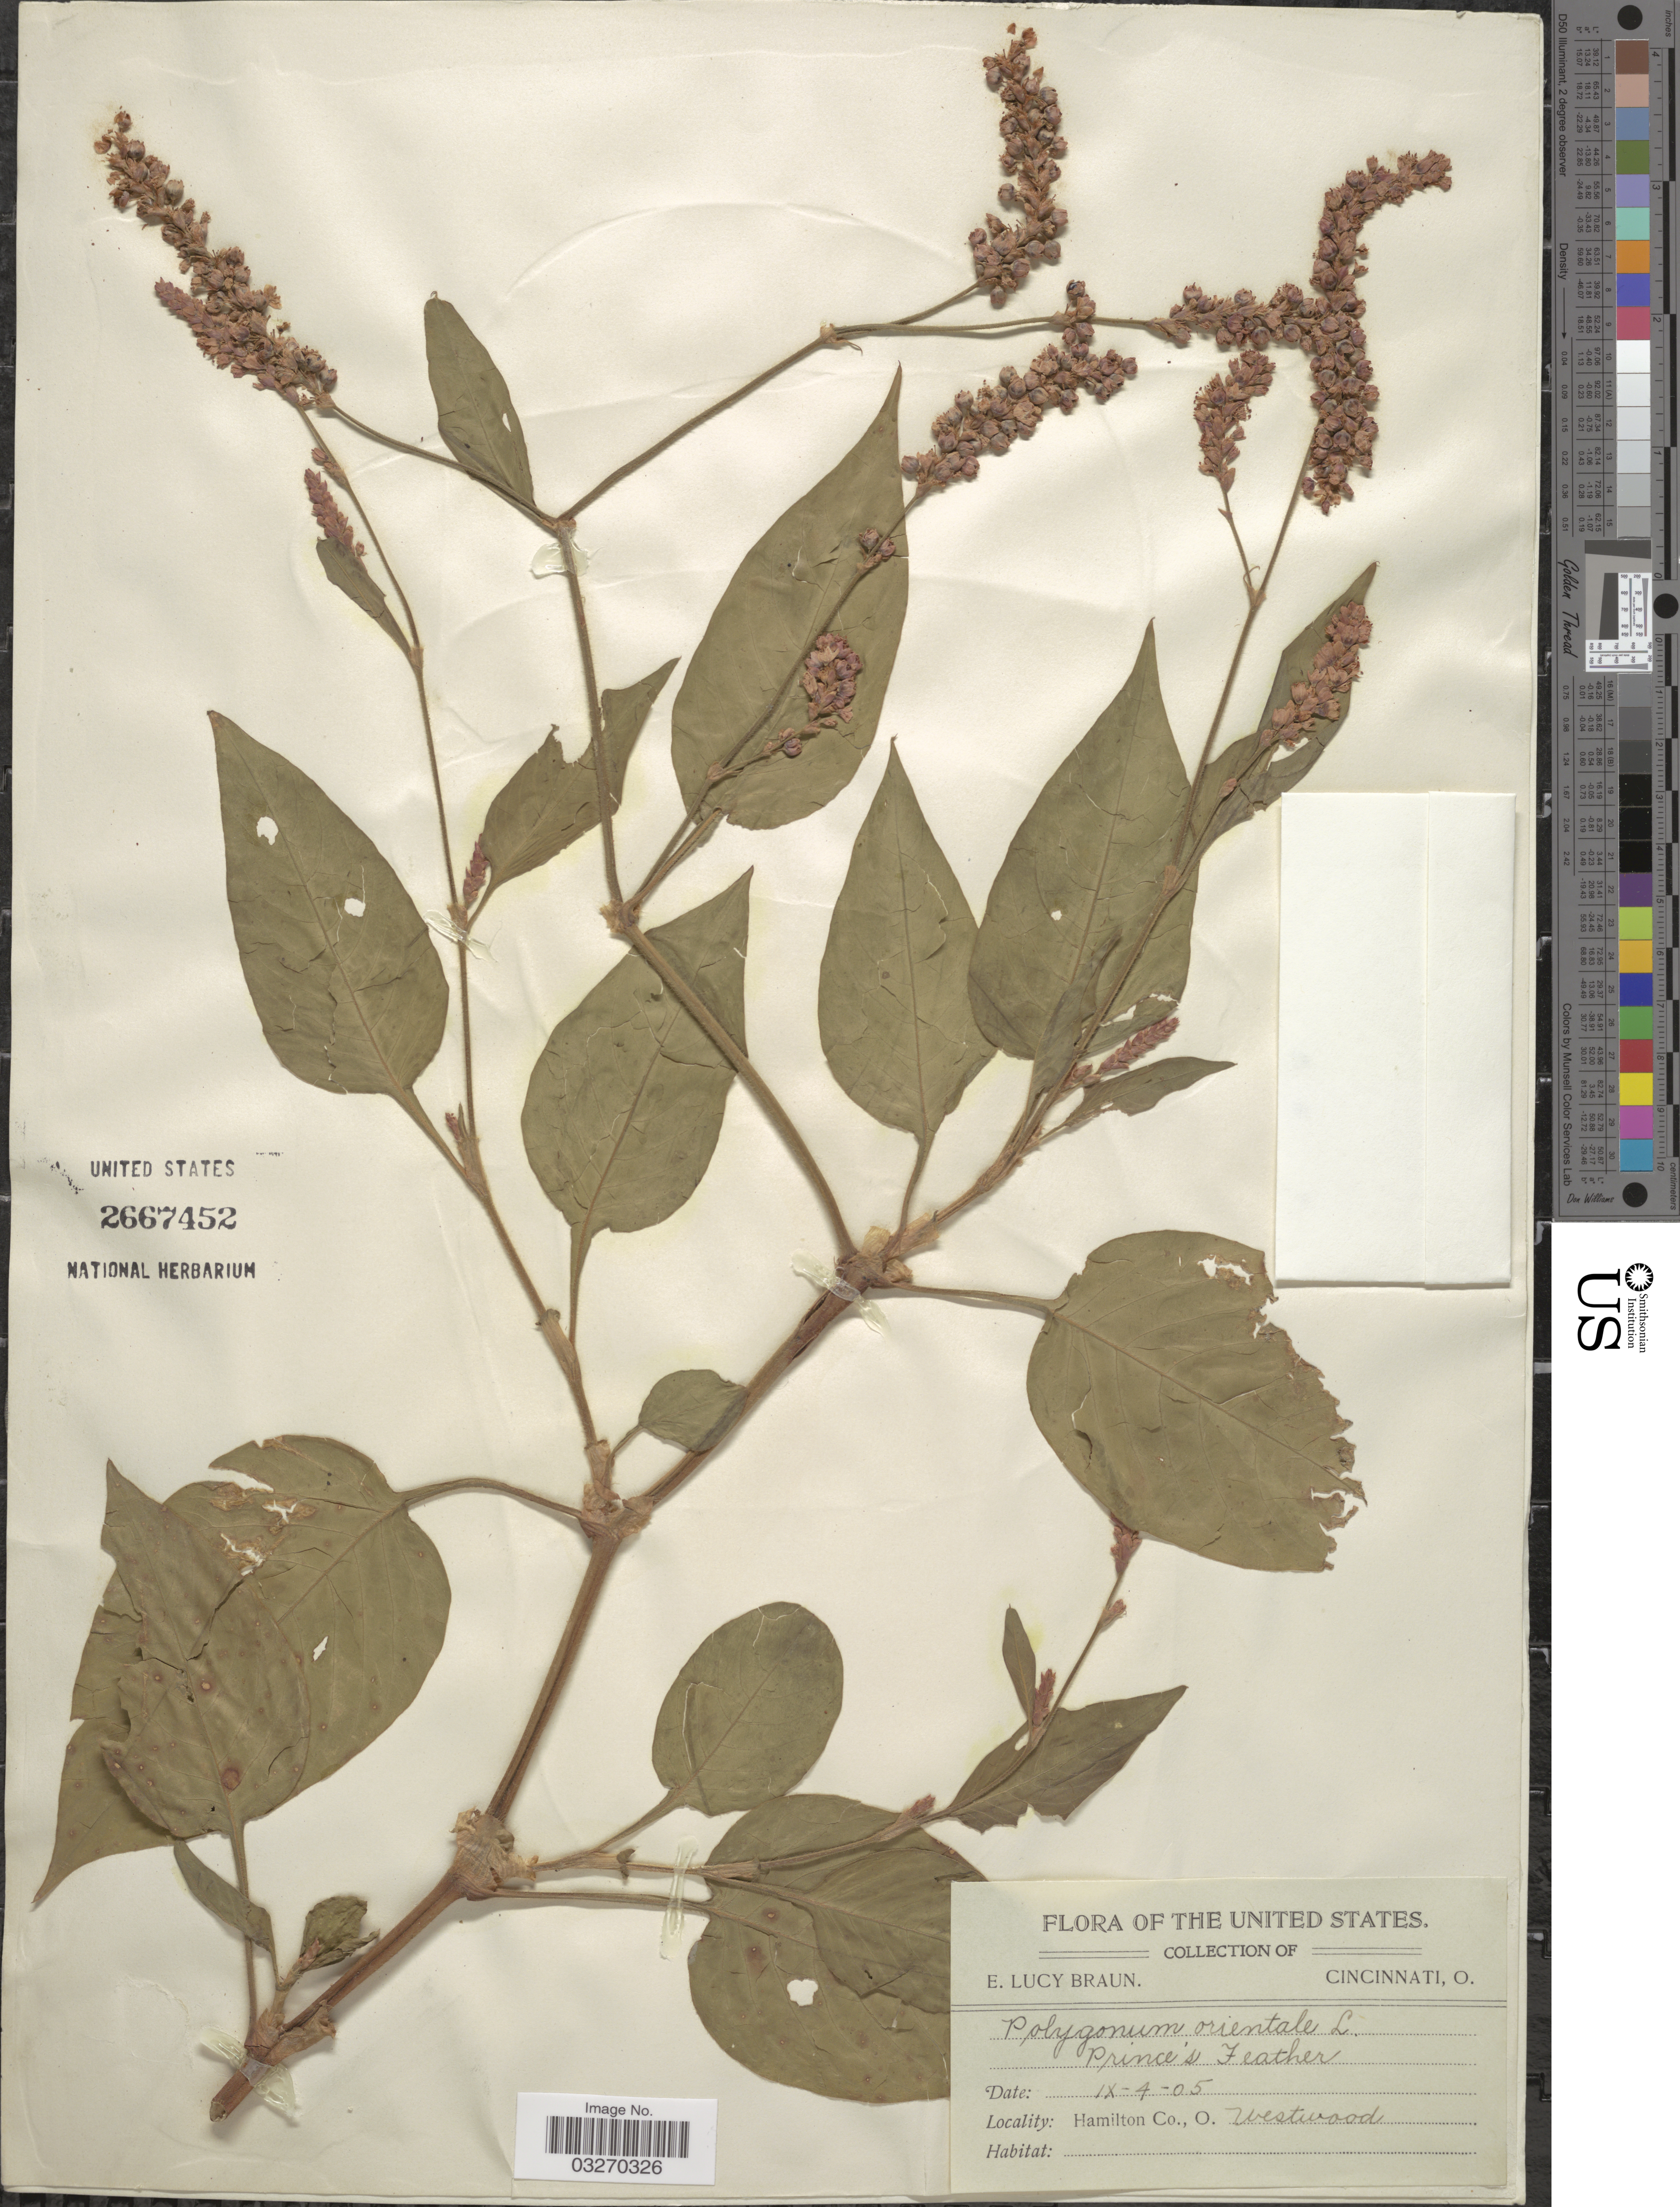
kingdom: Plantae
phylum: Tracheophyta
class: Magnoliopsida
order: Caryophyllales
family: Polygonaceae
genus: Persicaria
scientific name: Persicaria orientalis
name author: (L.) Spach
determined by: Atha, D. E.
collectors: E. L. Braun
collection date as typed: Transcribed d/m/y: 4/9/5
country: United States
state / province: Ohio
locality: Hamilton Co. Westwood.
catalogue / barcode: US 2667452